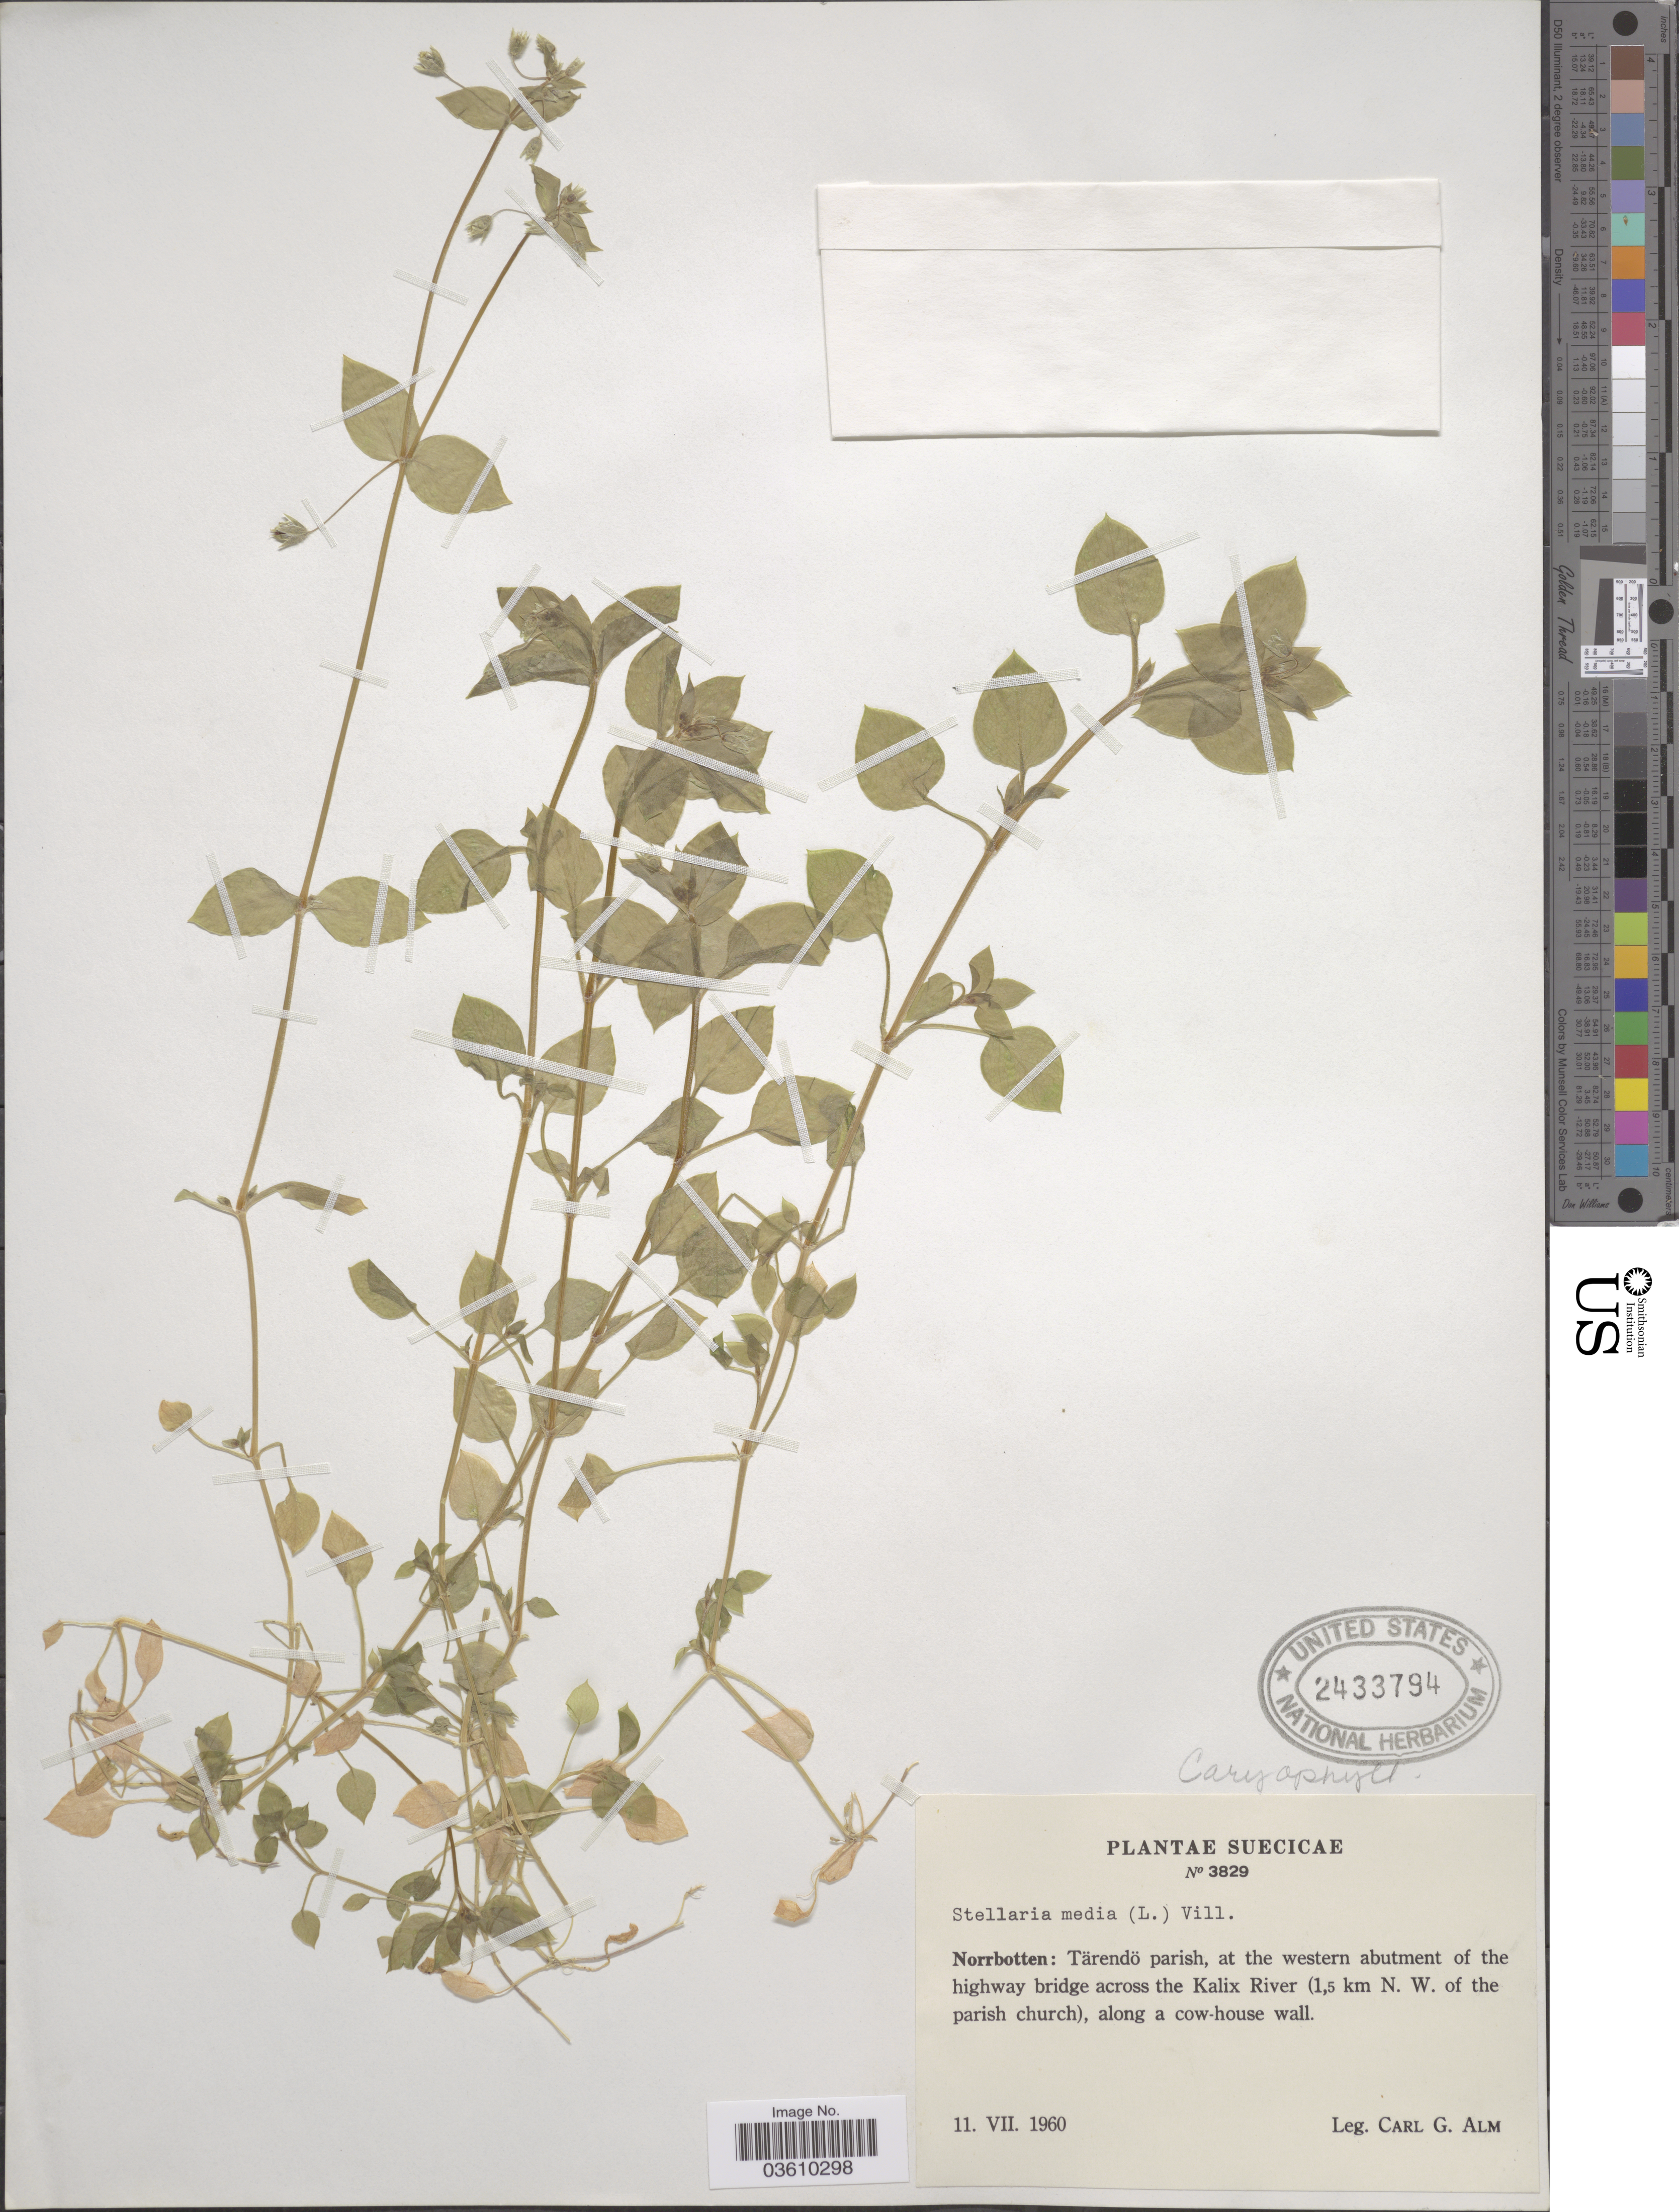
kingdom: Plantae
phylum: Tracheophyta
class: Magnoliopsida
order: Caryophyllales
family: Caryophyllaceae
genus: Stellaria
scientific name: Stellaria media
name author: (L.) Vill.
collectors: C. G. Alm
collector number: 3829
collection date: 1960-07-11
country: Sweden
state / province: Norrbotten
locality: Suecicae. Norrbotten: Tärendö parish, at the western abutment of the highway bridge across the Kalix River (1.5 km N.W. of the parish culture), along a cow-house wall.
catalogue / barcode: US 2433794